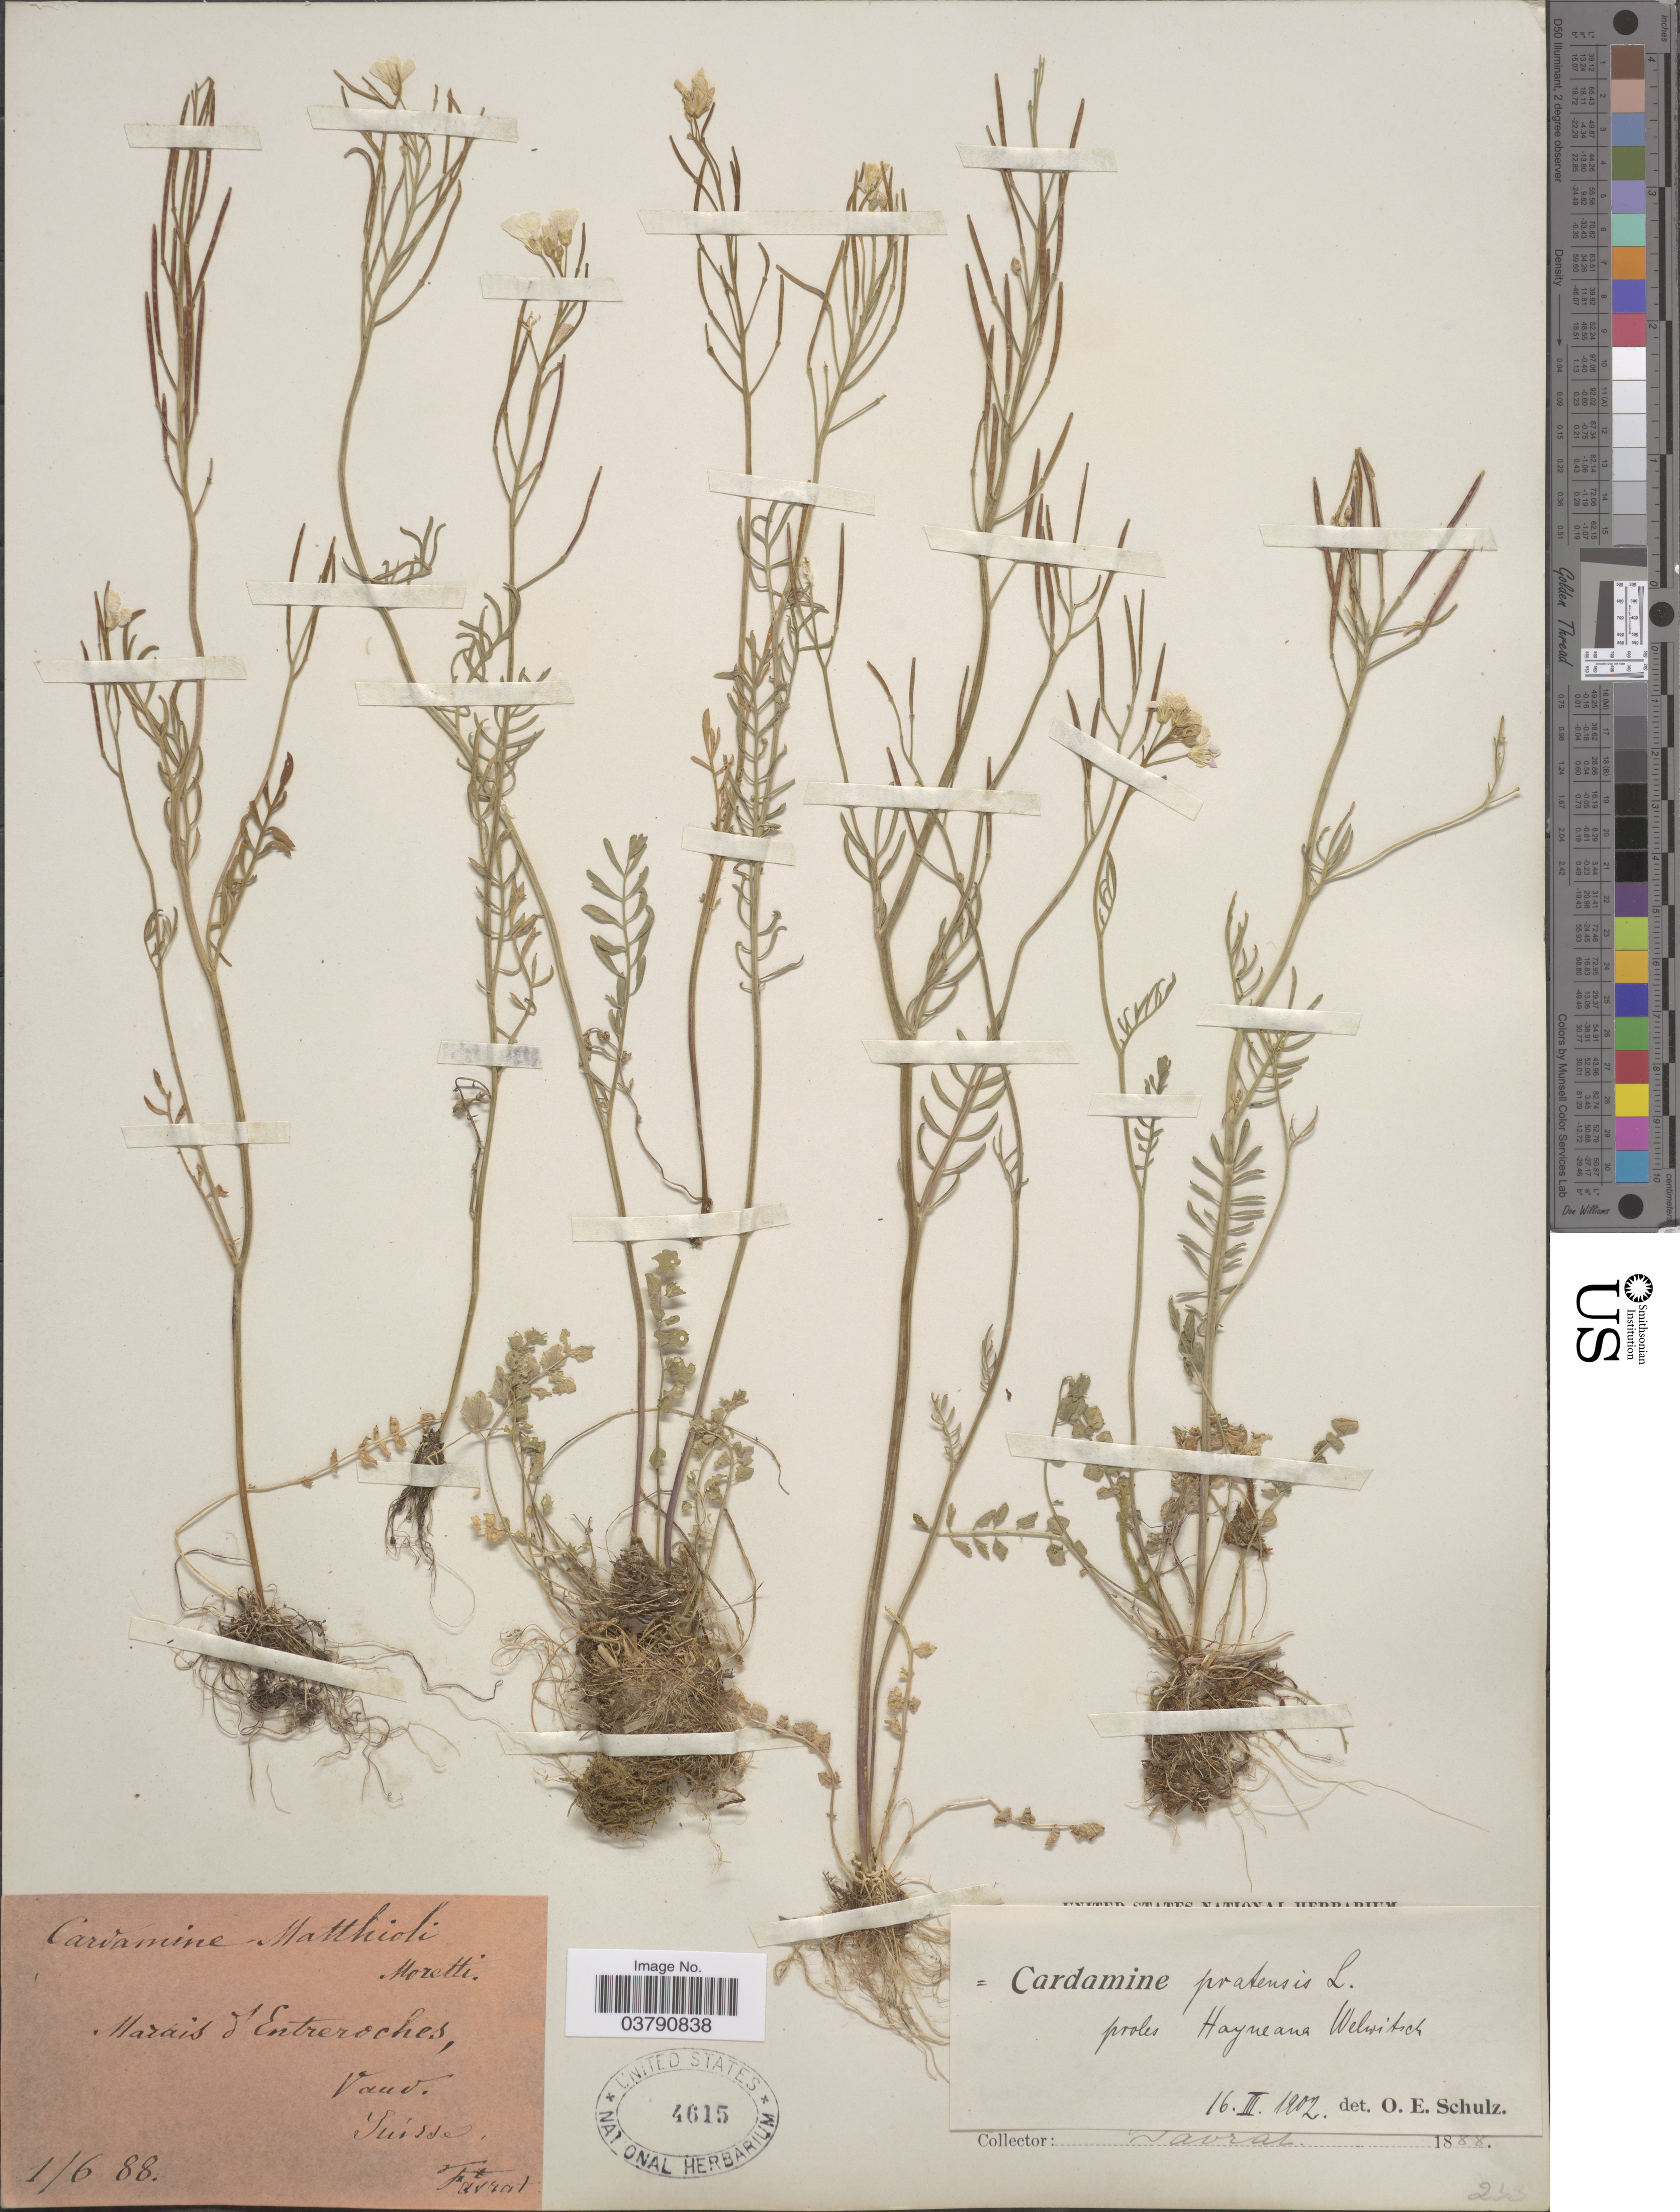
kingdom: Plantae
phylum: Tracheophyta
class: Magnoliopsida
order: Brassicales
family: Brassicaceae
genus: Cardamine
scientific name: Cardamine pratensis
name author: L.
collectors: L. Favrat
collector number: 253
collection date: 1888-06-01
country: Switzerland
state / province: Vaud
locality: Marais d' Entreroches, Vaud. Suisse.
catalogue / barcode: US 4615